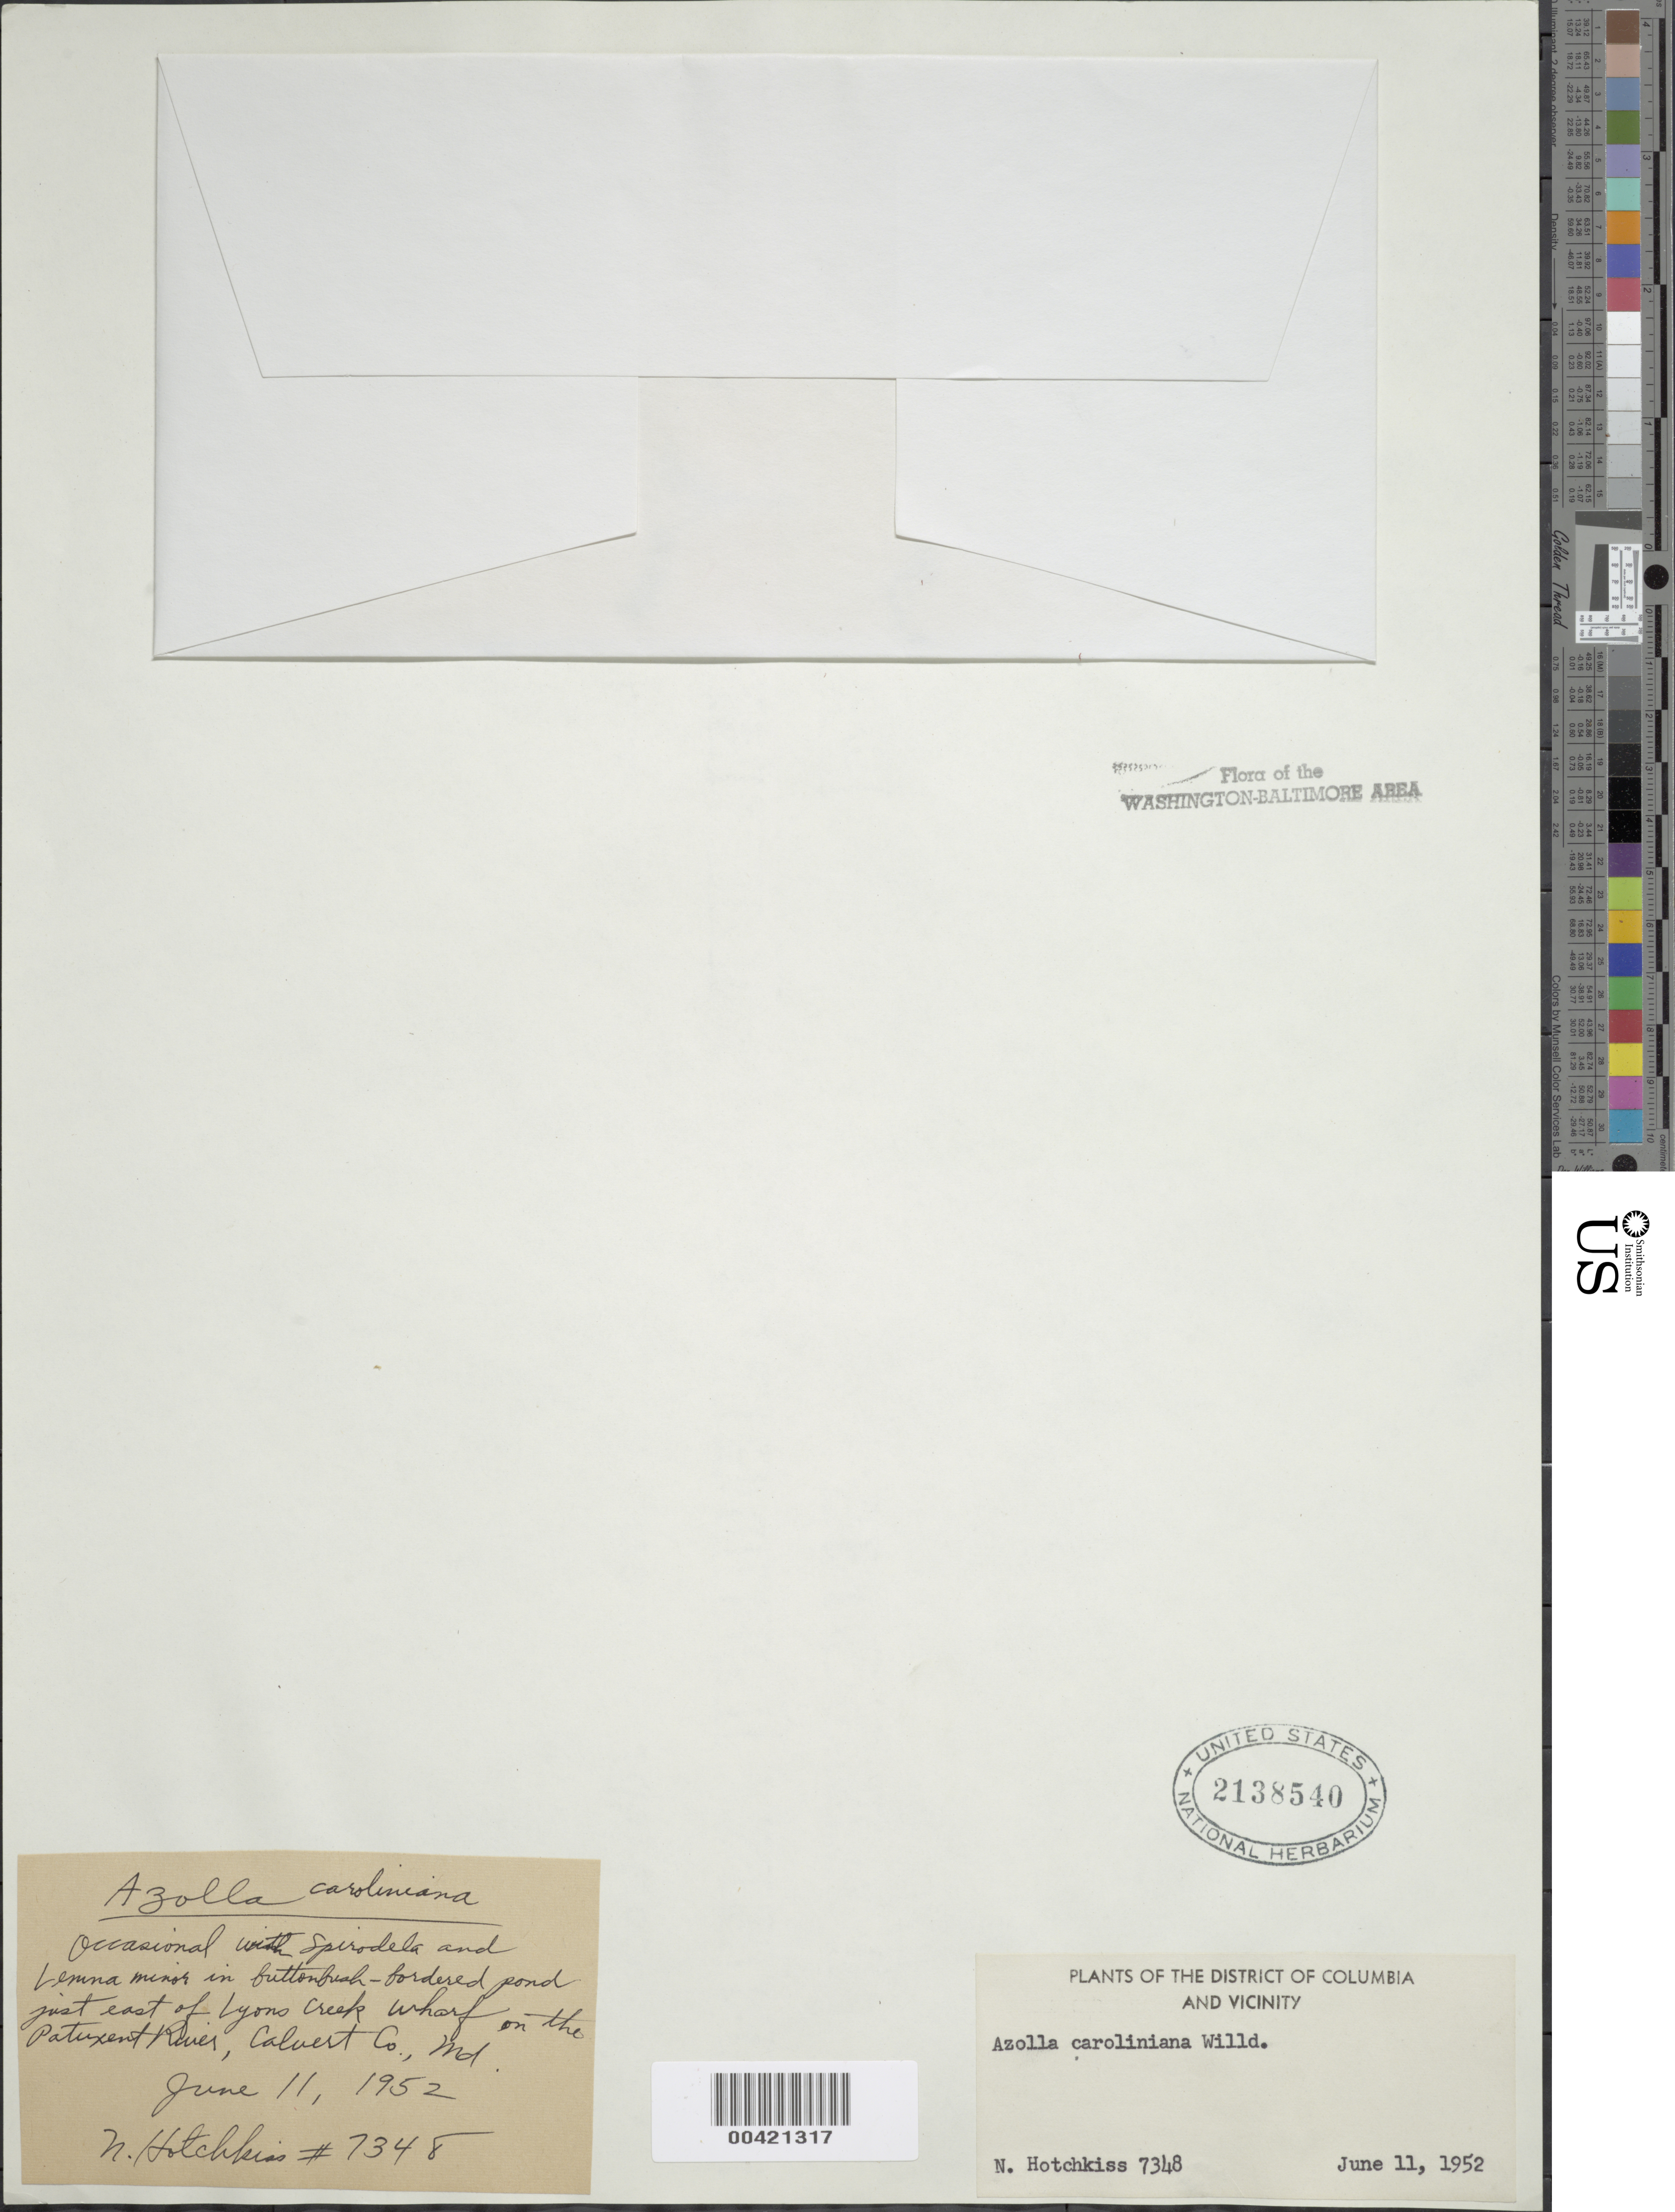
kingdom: Plantae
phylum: Tracheophyta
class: Polypodiopsida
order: Salviniales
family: Salviniaceae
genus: Azolla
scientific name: Azolla caroliniana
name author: Willd.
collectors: N. Hotchkiss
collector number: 7348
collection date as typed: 11 Jun 1952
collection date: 1952-06-11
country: United States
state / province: Maryland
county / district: Calvert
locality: East of Lyons Creek Wharf, Patuxent River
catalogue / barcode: US 2138540